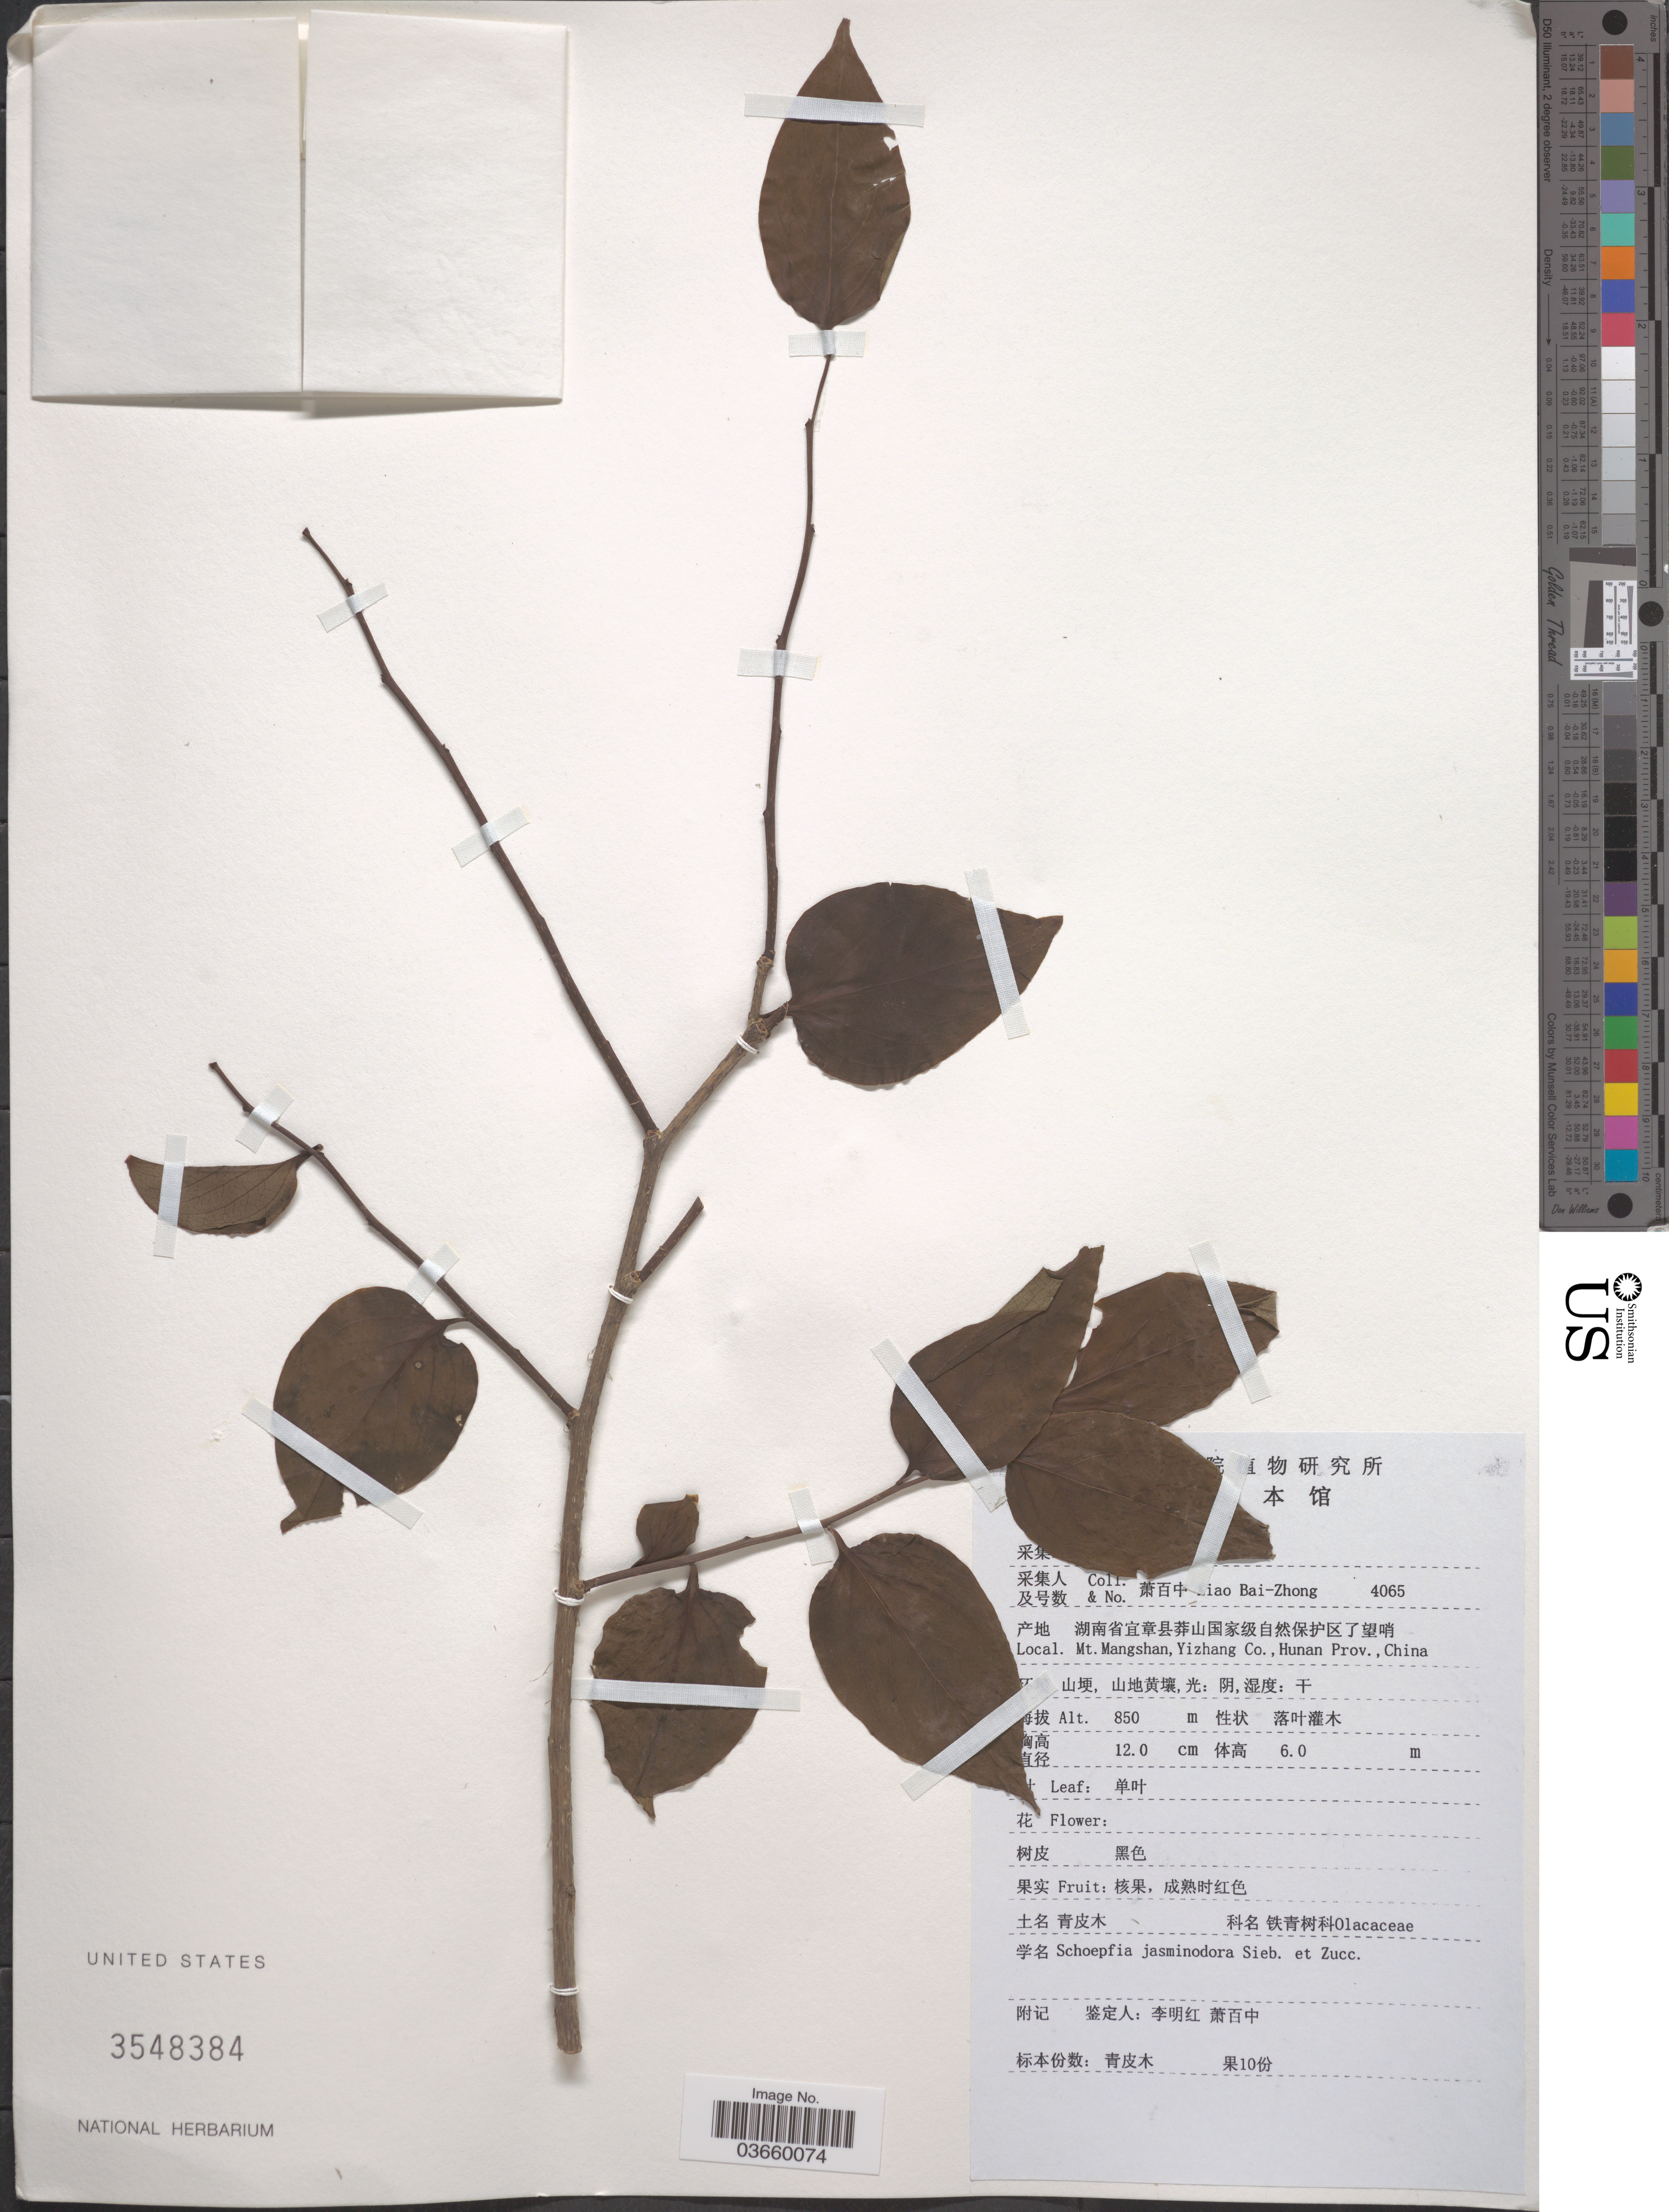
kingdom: Plantae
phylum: Tracheophyta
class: Magnoliopsida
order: Santalales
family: Schoepfiaceae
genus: Schoepfia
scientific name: Schoepfia jasminodora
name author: Zucc. & Siebold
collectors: B. Z. Xiao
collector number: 4065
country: China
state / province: Hunan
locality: Mt. Mangshan, Yizhang Co.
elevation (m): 850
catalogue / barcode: US 3548384